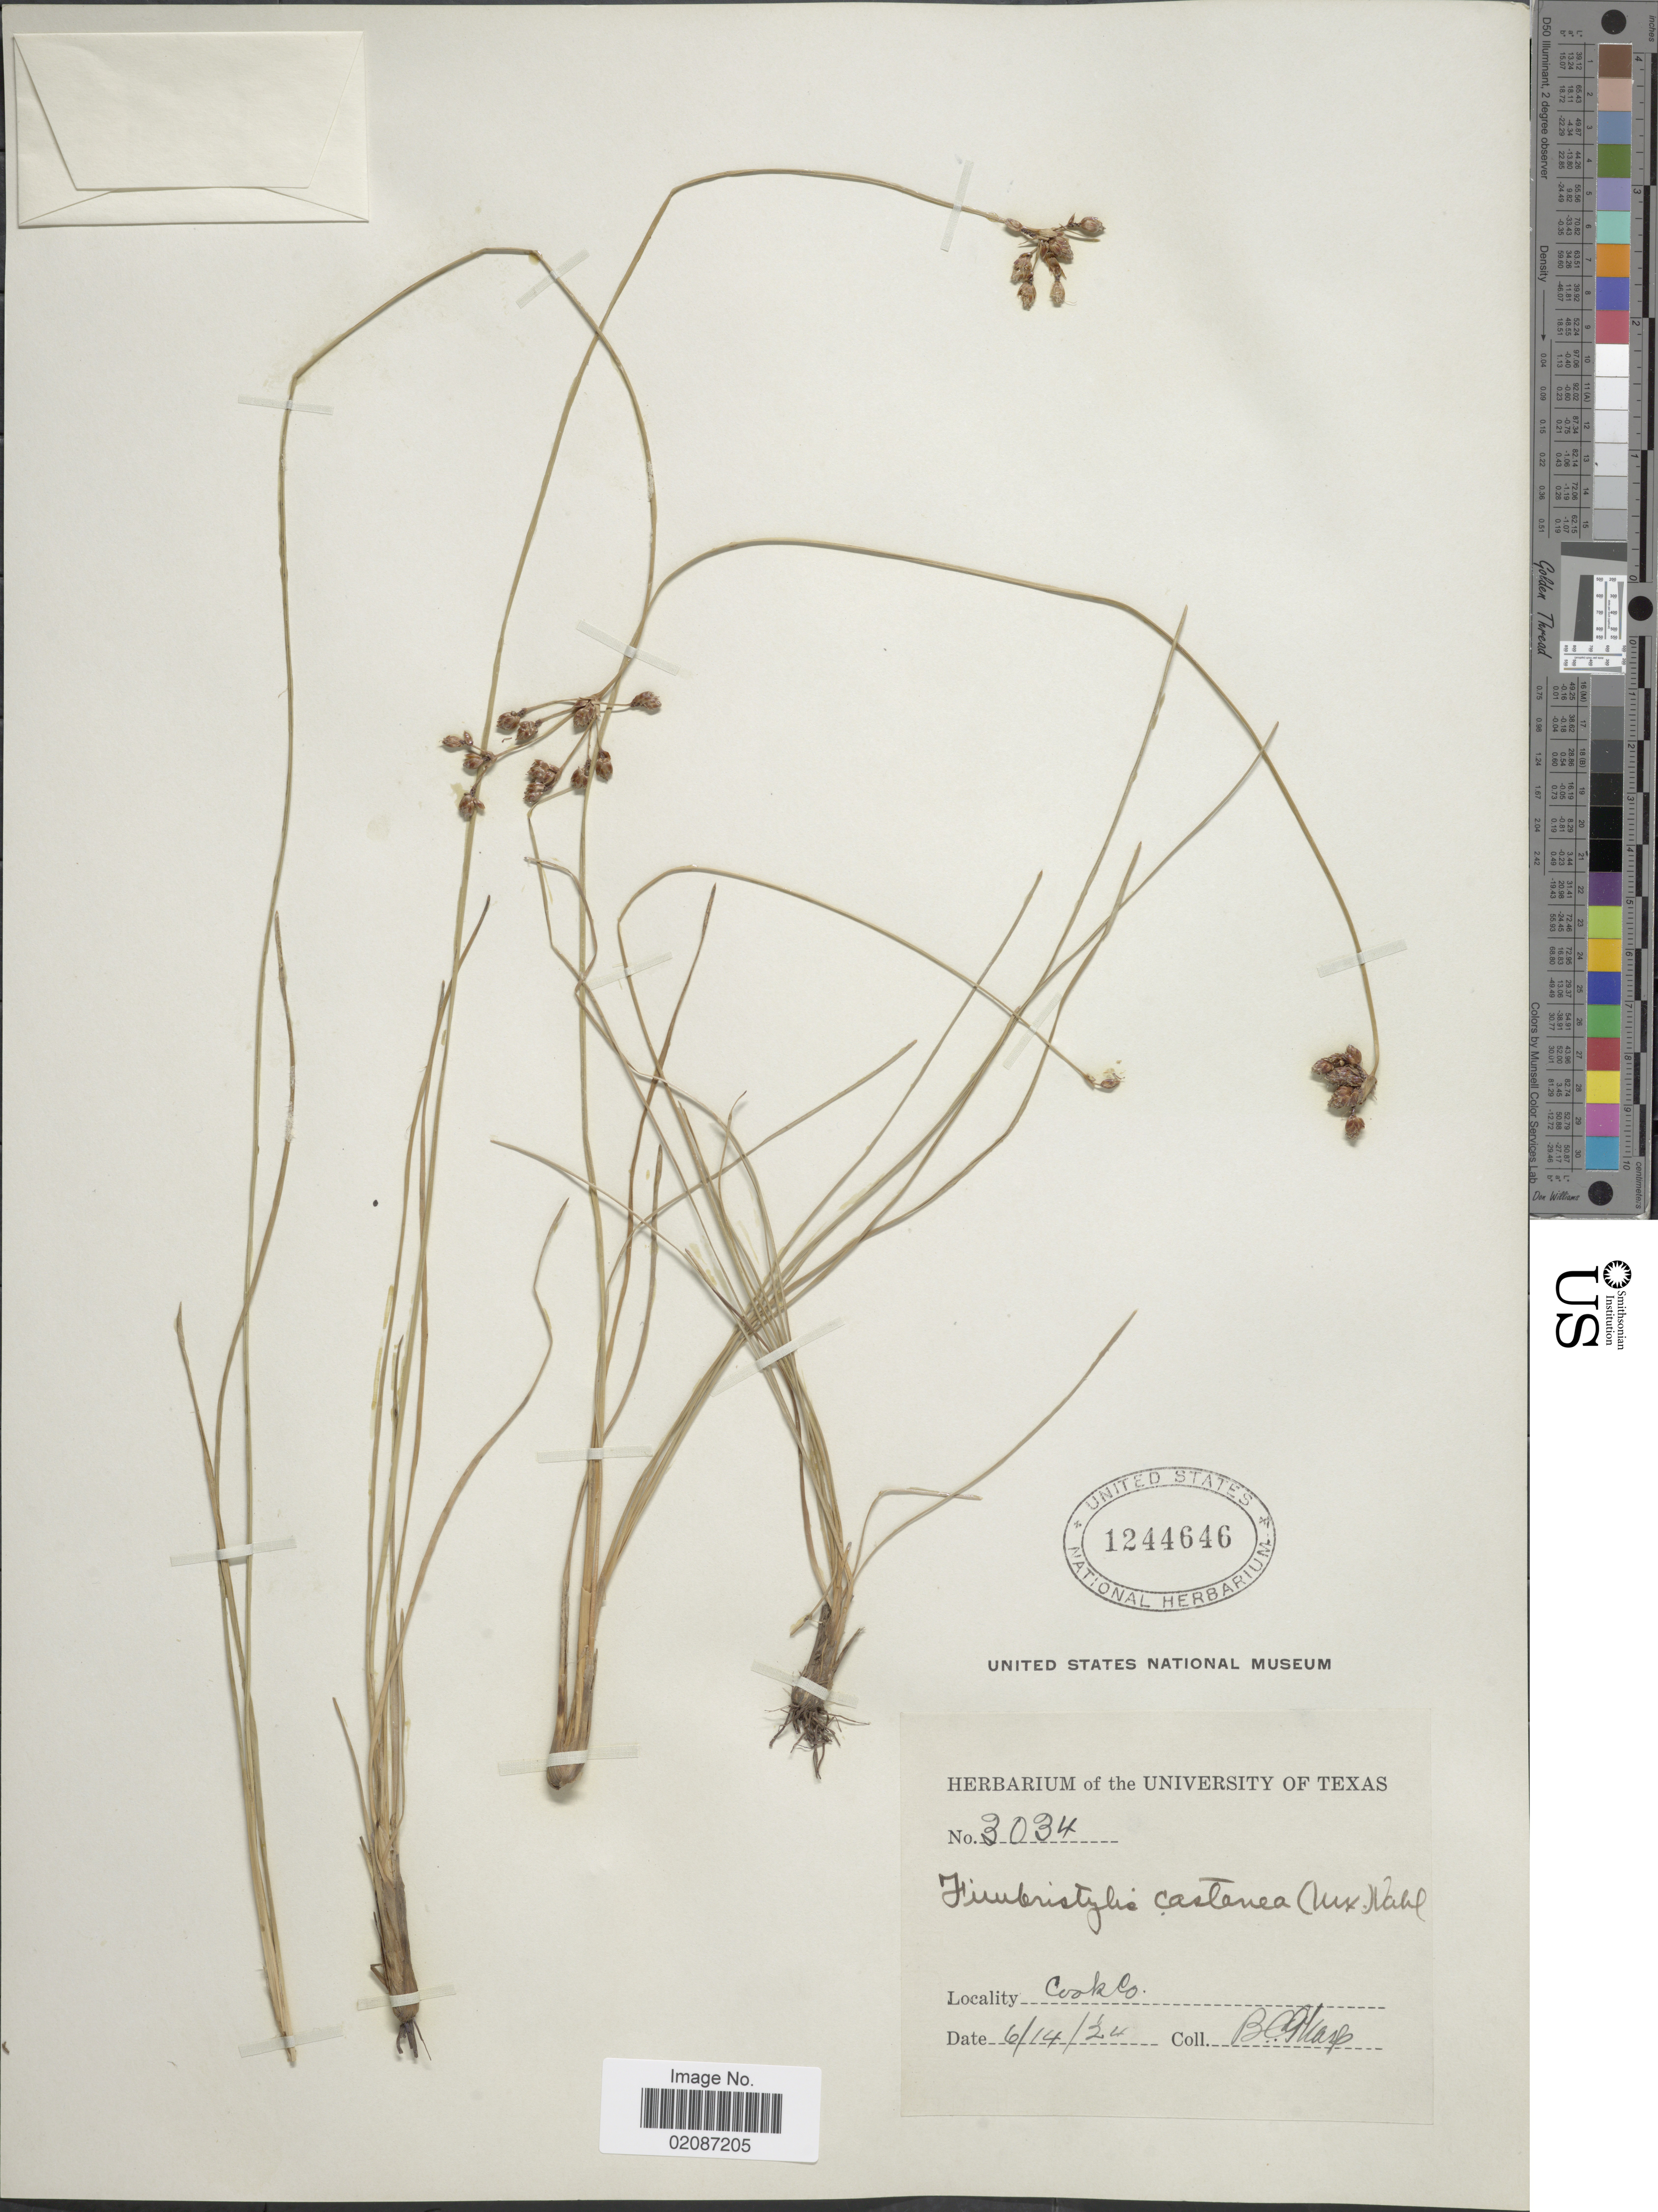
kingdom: Plantae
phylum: Tracheophyta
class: Liliopsida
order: Poales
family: Cyperaceae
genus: Fimbristylis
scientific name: Fimbristylis spadicea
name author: (L.) Vahl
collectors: B. C. Tharp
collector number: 3034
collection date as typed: Transcribed d/m/y: 14/6/24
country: United States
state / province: Texas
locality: Cook Co.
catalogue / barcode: US 1244646